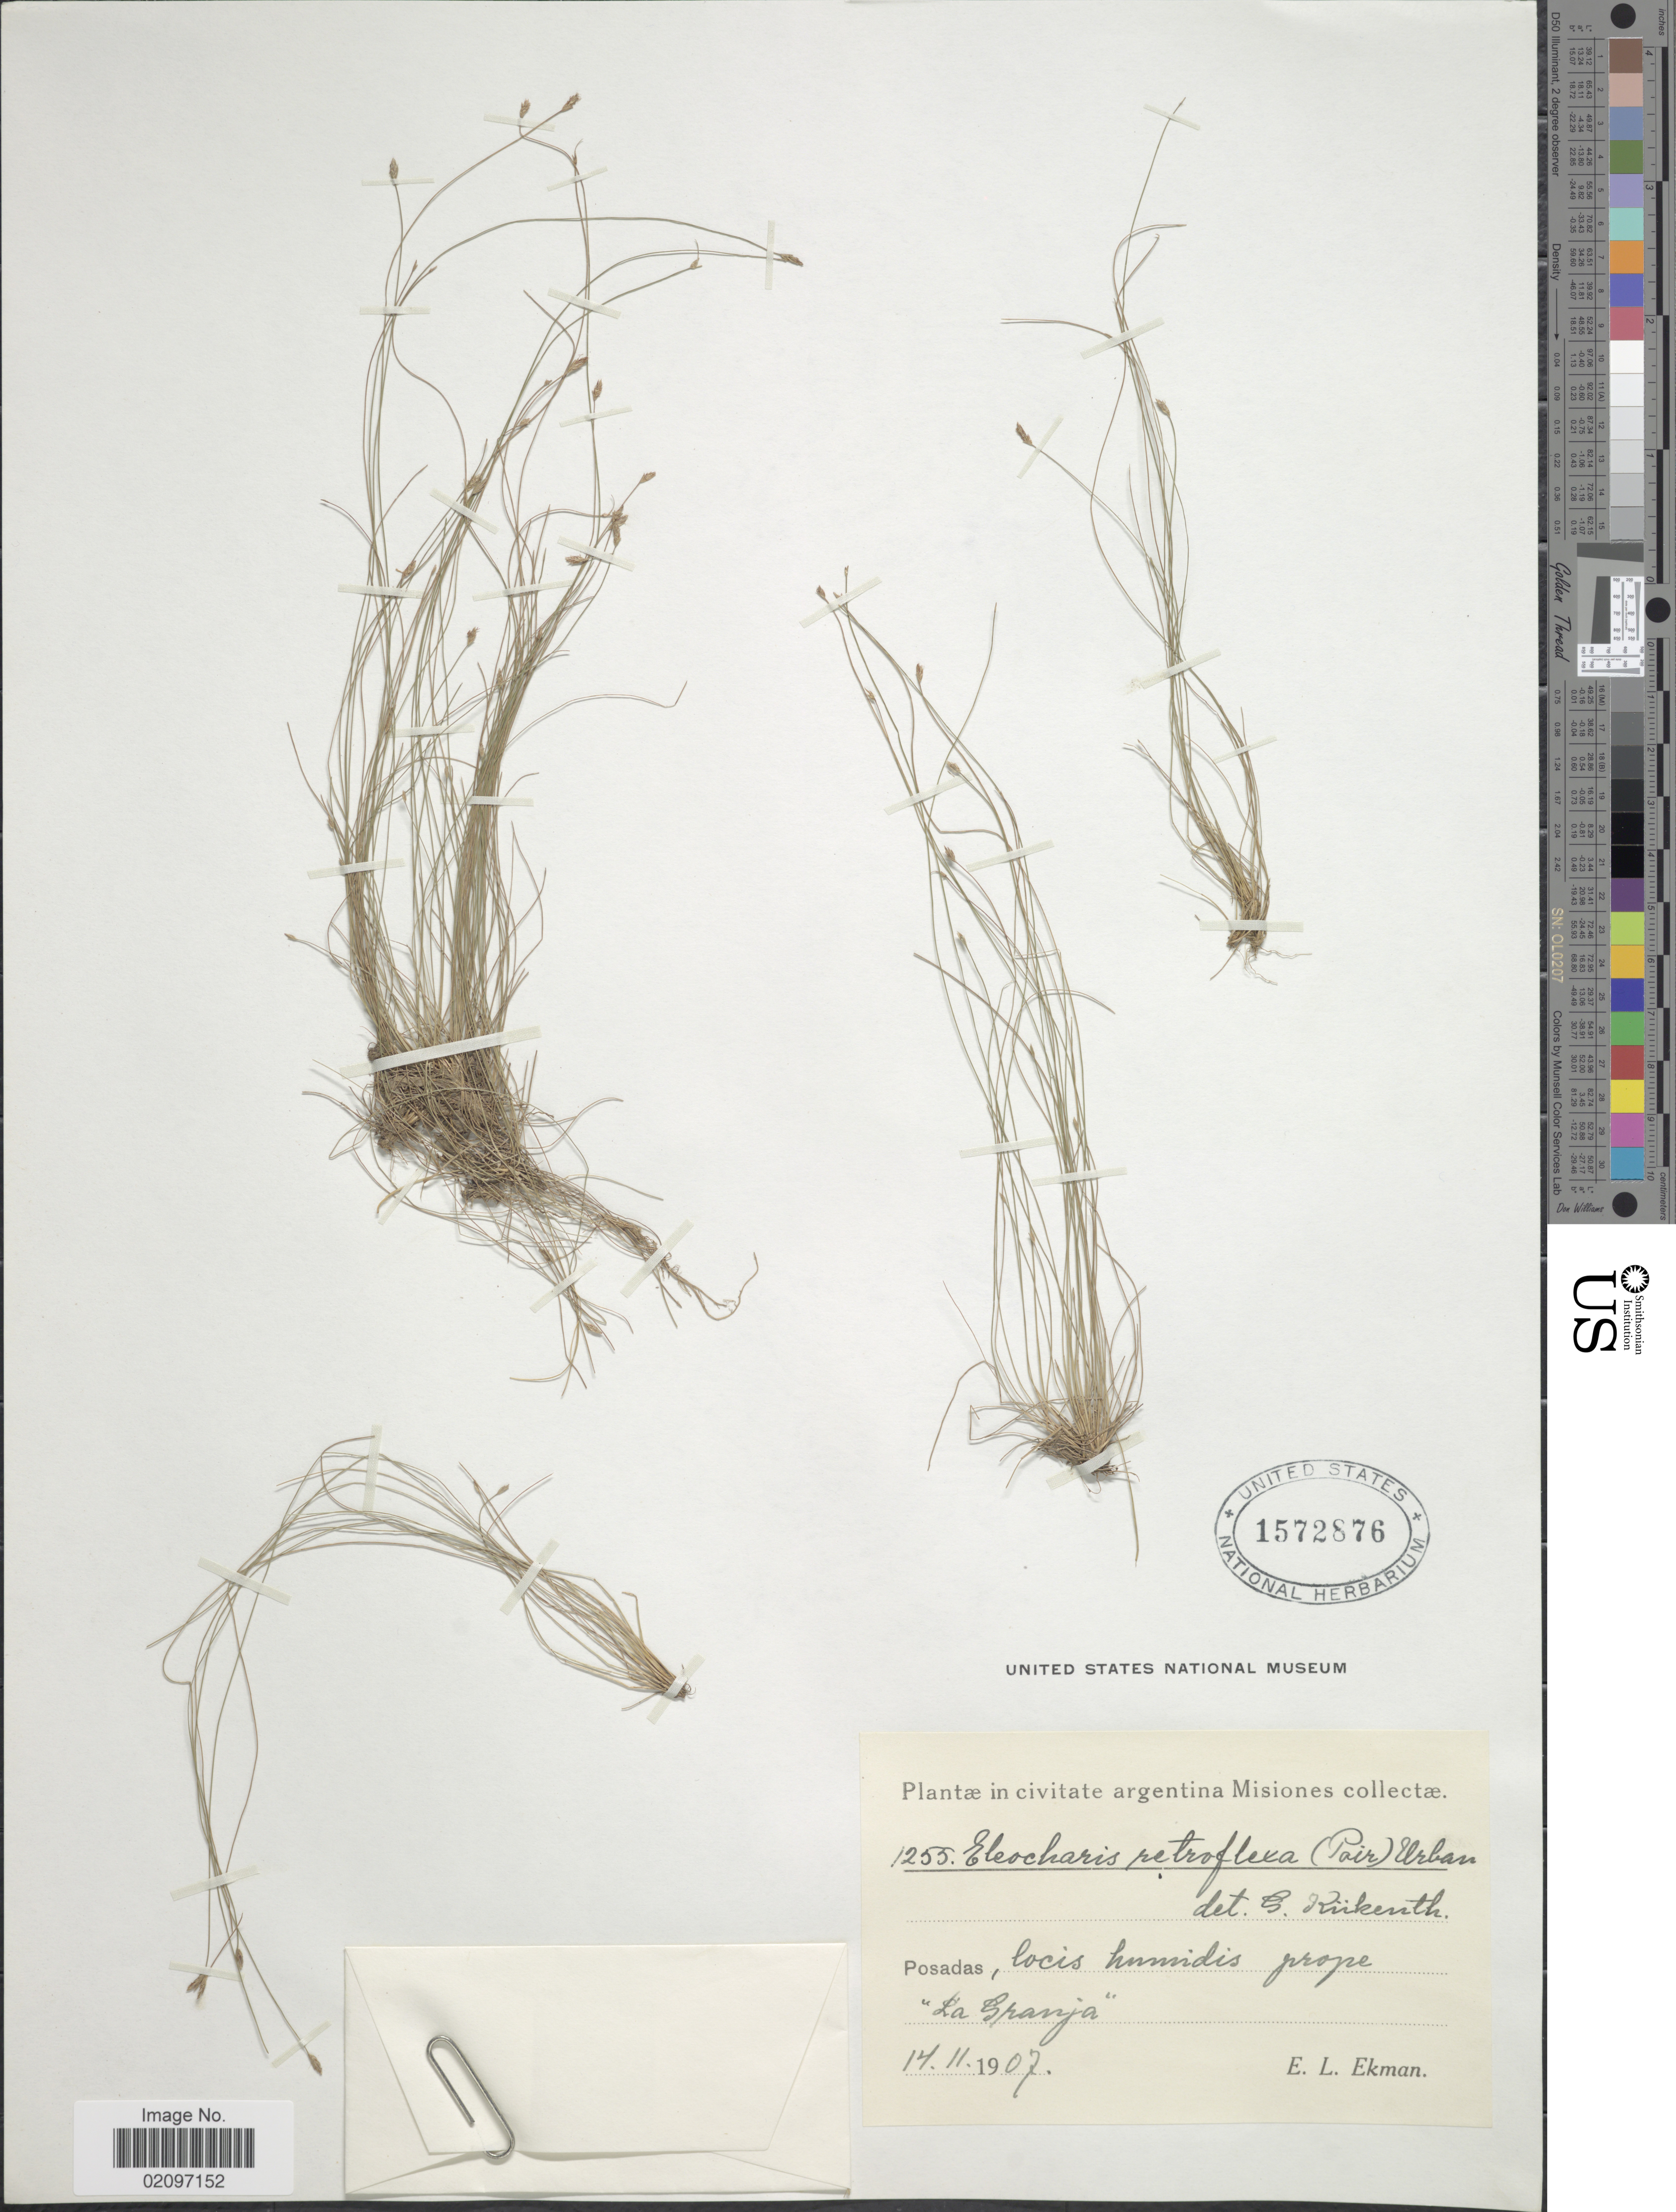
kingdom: Plantae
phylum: Tracheophyta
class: Liliopsida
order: Poales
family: Cyperaceae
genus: Eleocharis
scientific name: Eleocharis retroflexa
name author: (Poir.) Urb.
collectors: E. L. Ekman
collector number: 1255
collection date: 1907-11-14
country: Argentina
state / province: Misiones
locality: Posadas, locis humidis prope, "La Granja"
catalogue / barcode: US 1572876